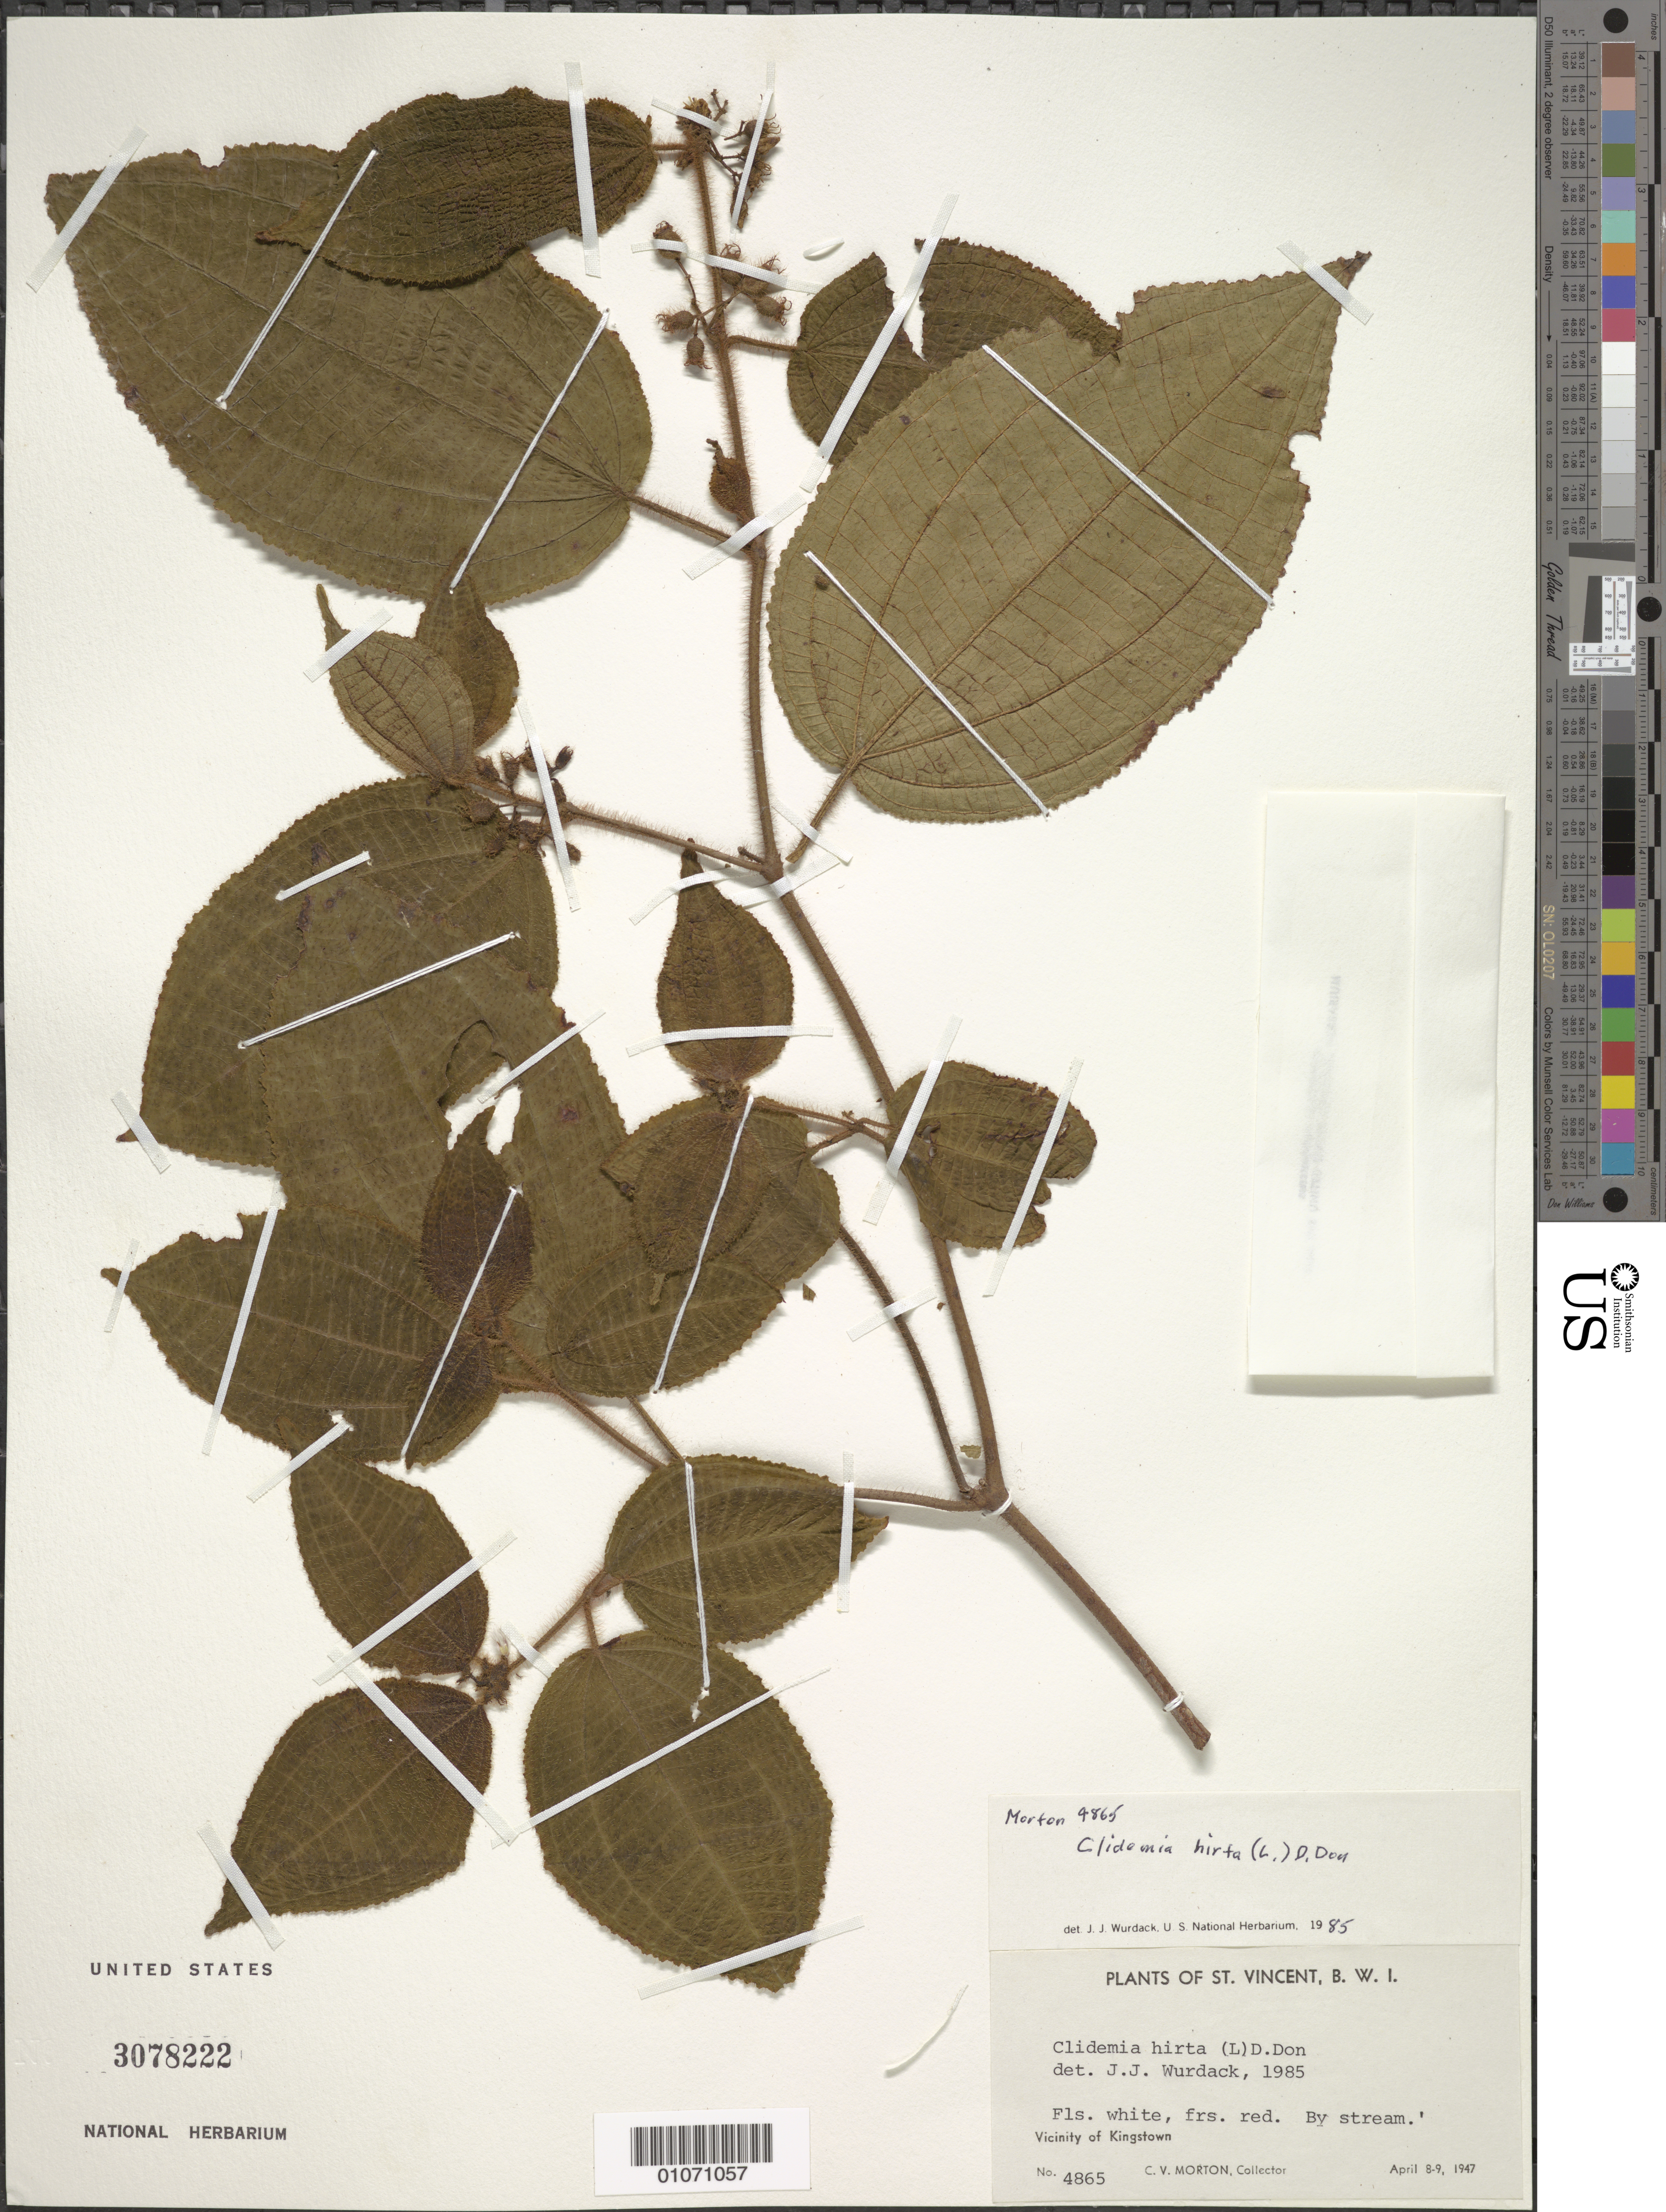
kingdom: Plantae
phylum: Tracheophyta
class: Magnoliopsida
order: Myrtales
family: Melastomataceae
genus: Clidemia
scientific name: Clidemia hirta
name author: (L.) D. Don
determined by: Wurdack, John J., (US), US (UNITED STATES)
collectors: C. V. Morton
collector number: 4865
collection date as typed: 08 Apr 1947 to 09 Apr 1947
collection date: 1947-04-08/1947-04-09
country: St. Vincent - Grenadines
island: St. Vincent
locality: Kingstown vicinity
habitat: By stream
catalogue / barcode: US 3078222